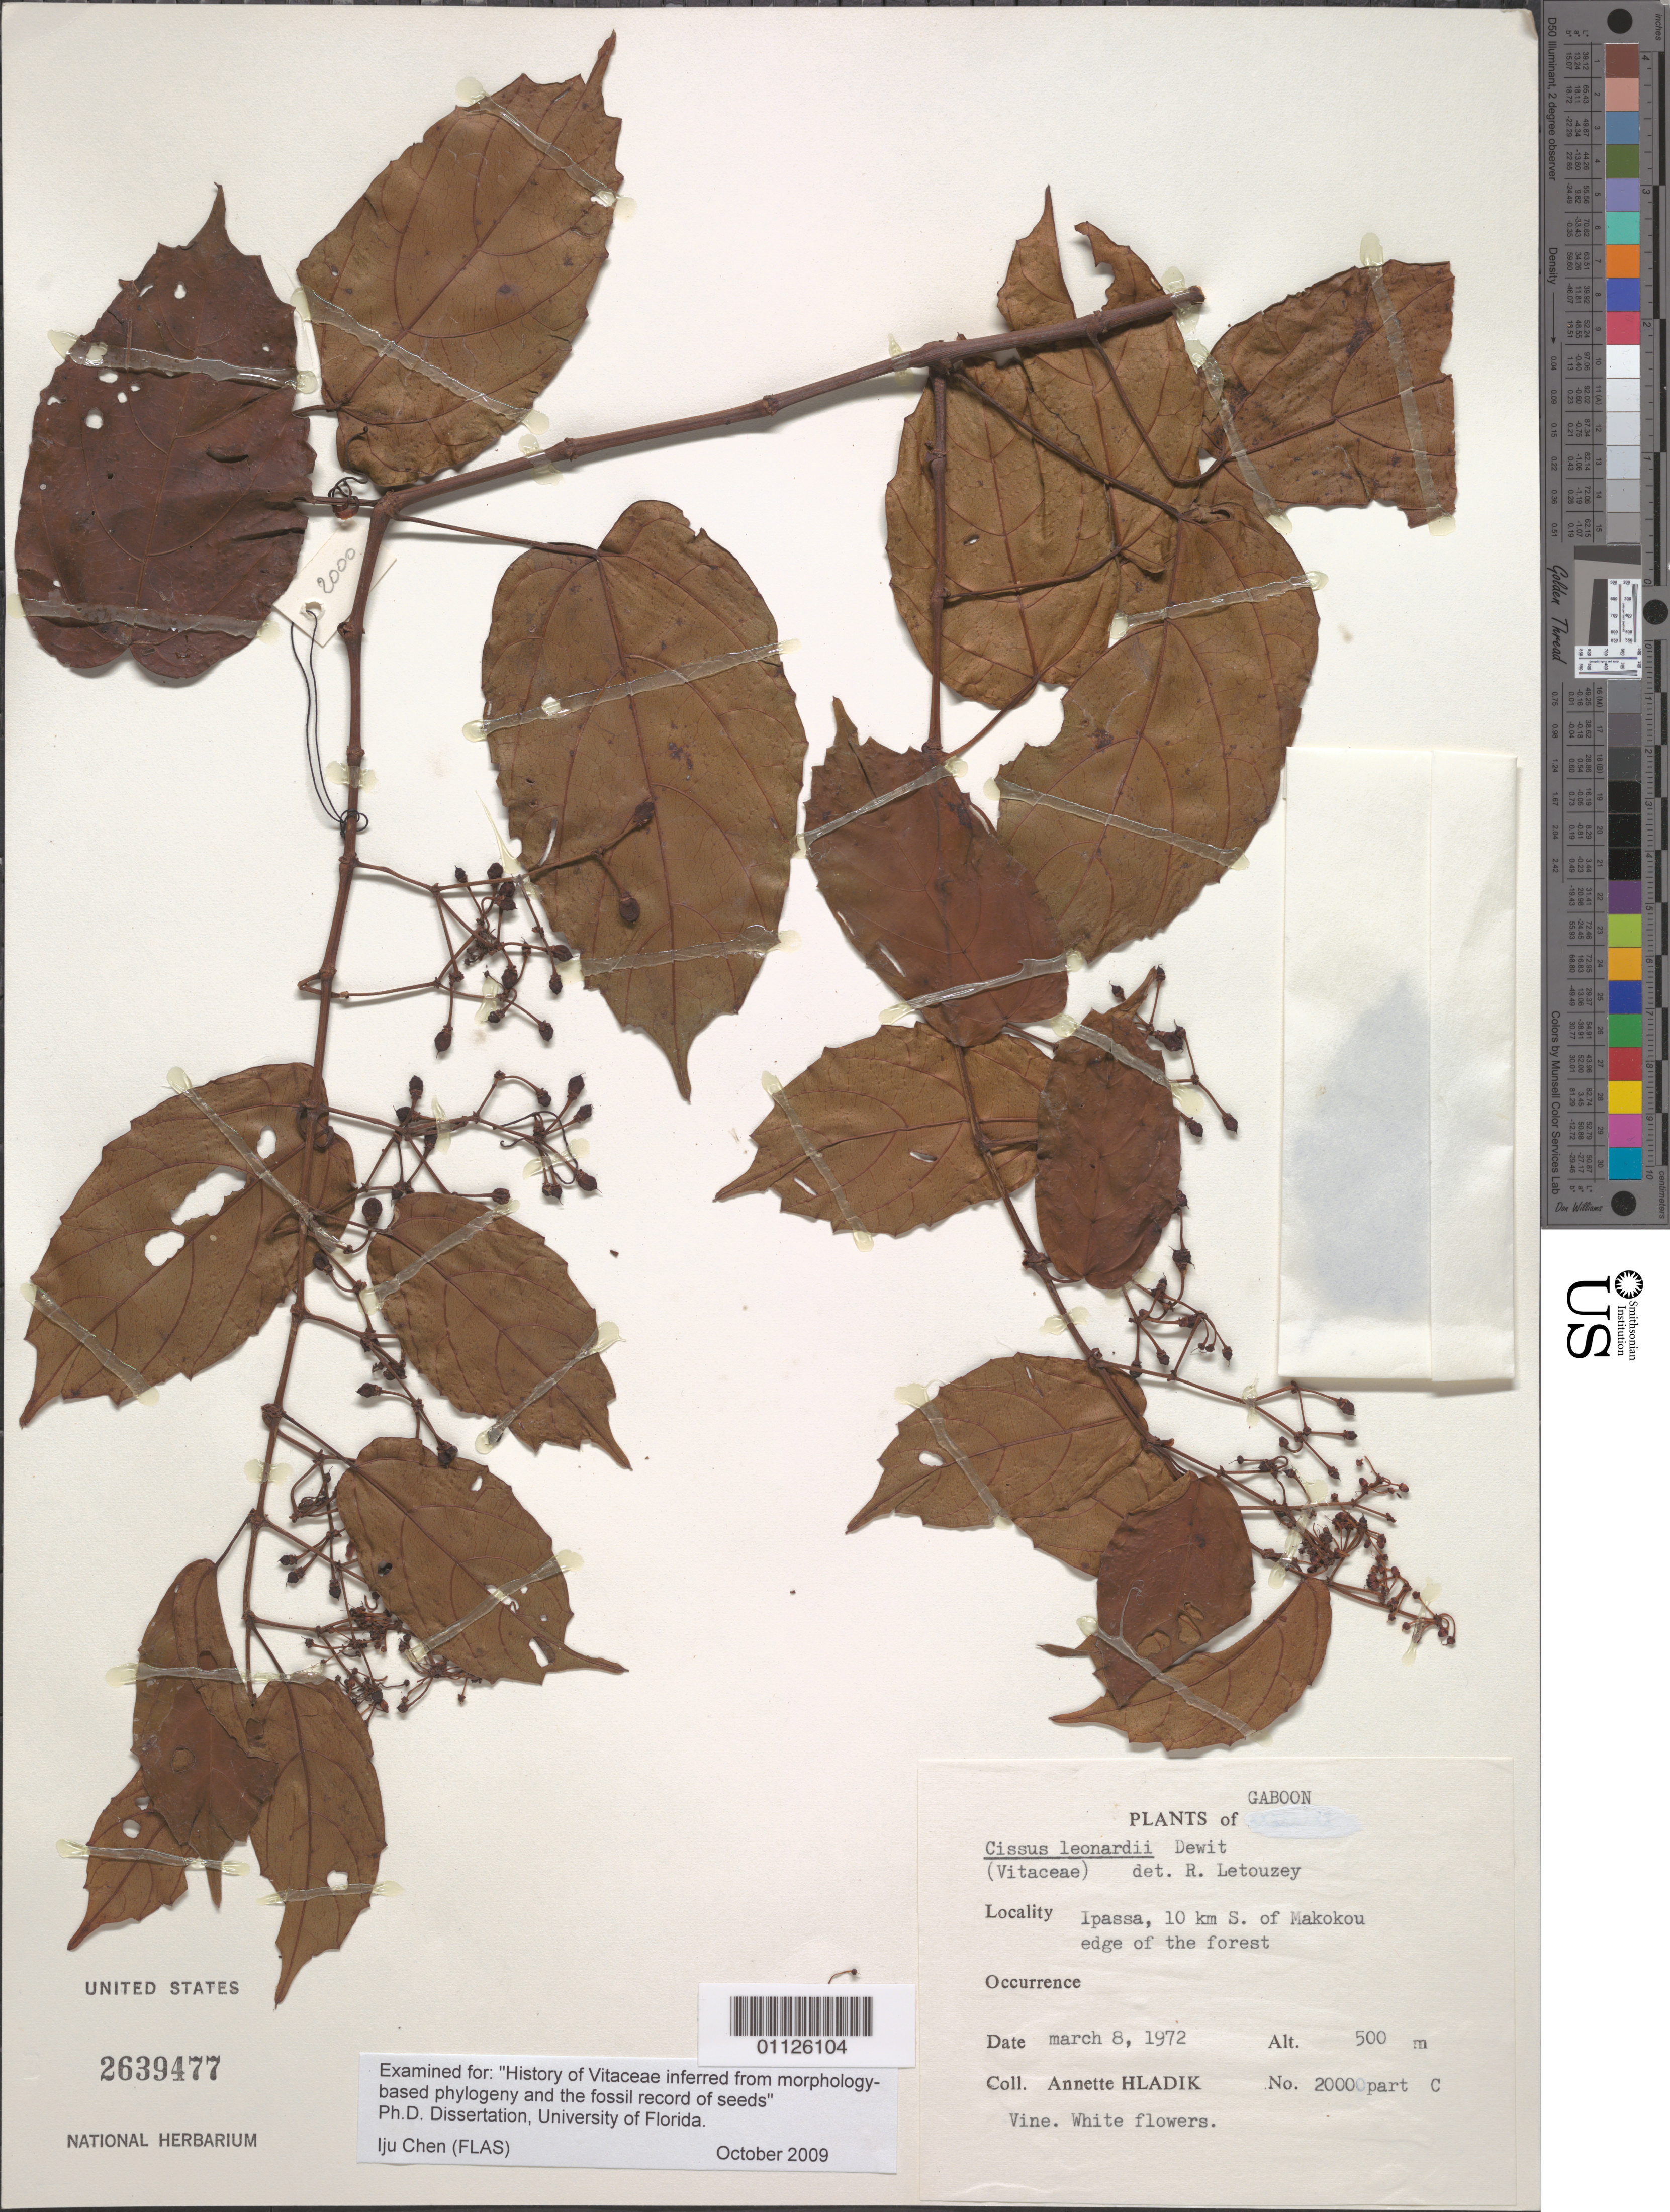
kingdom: Plantae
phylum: Tracheophyta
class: Magnoliopsida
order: Vitales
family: Vitaceae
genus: Cissus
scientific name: Cissus leonardii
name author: Dewit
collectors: A. Hladik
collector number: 2000 part C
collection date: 1972-03-08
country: Gabon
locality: Ipassa, 10km S of Makokou.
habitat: Edge of the forest. Vine.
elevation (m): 500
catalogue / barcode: US 2639477